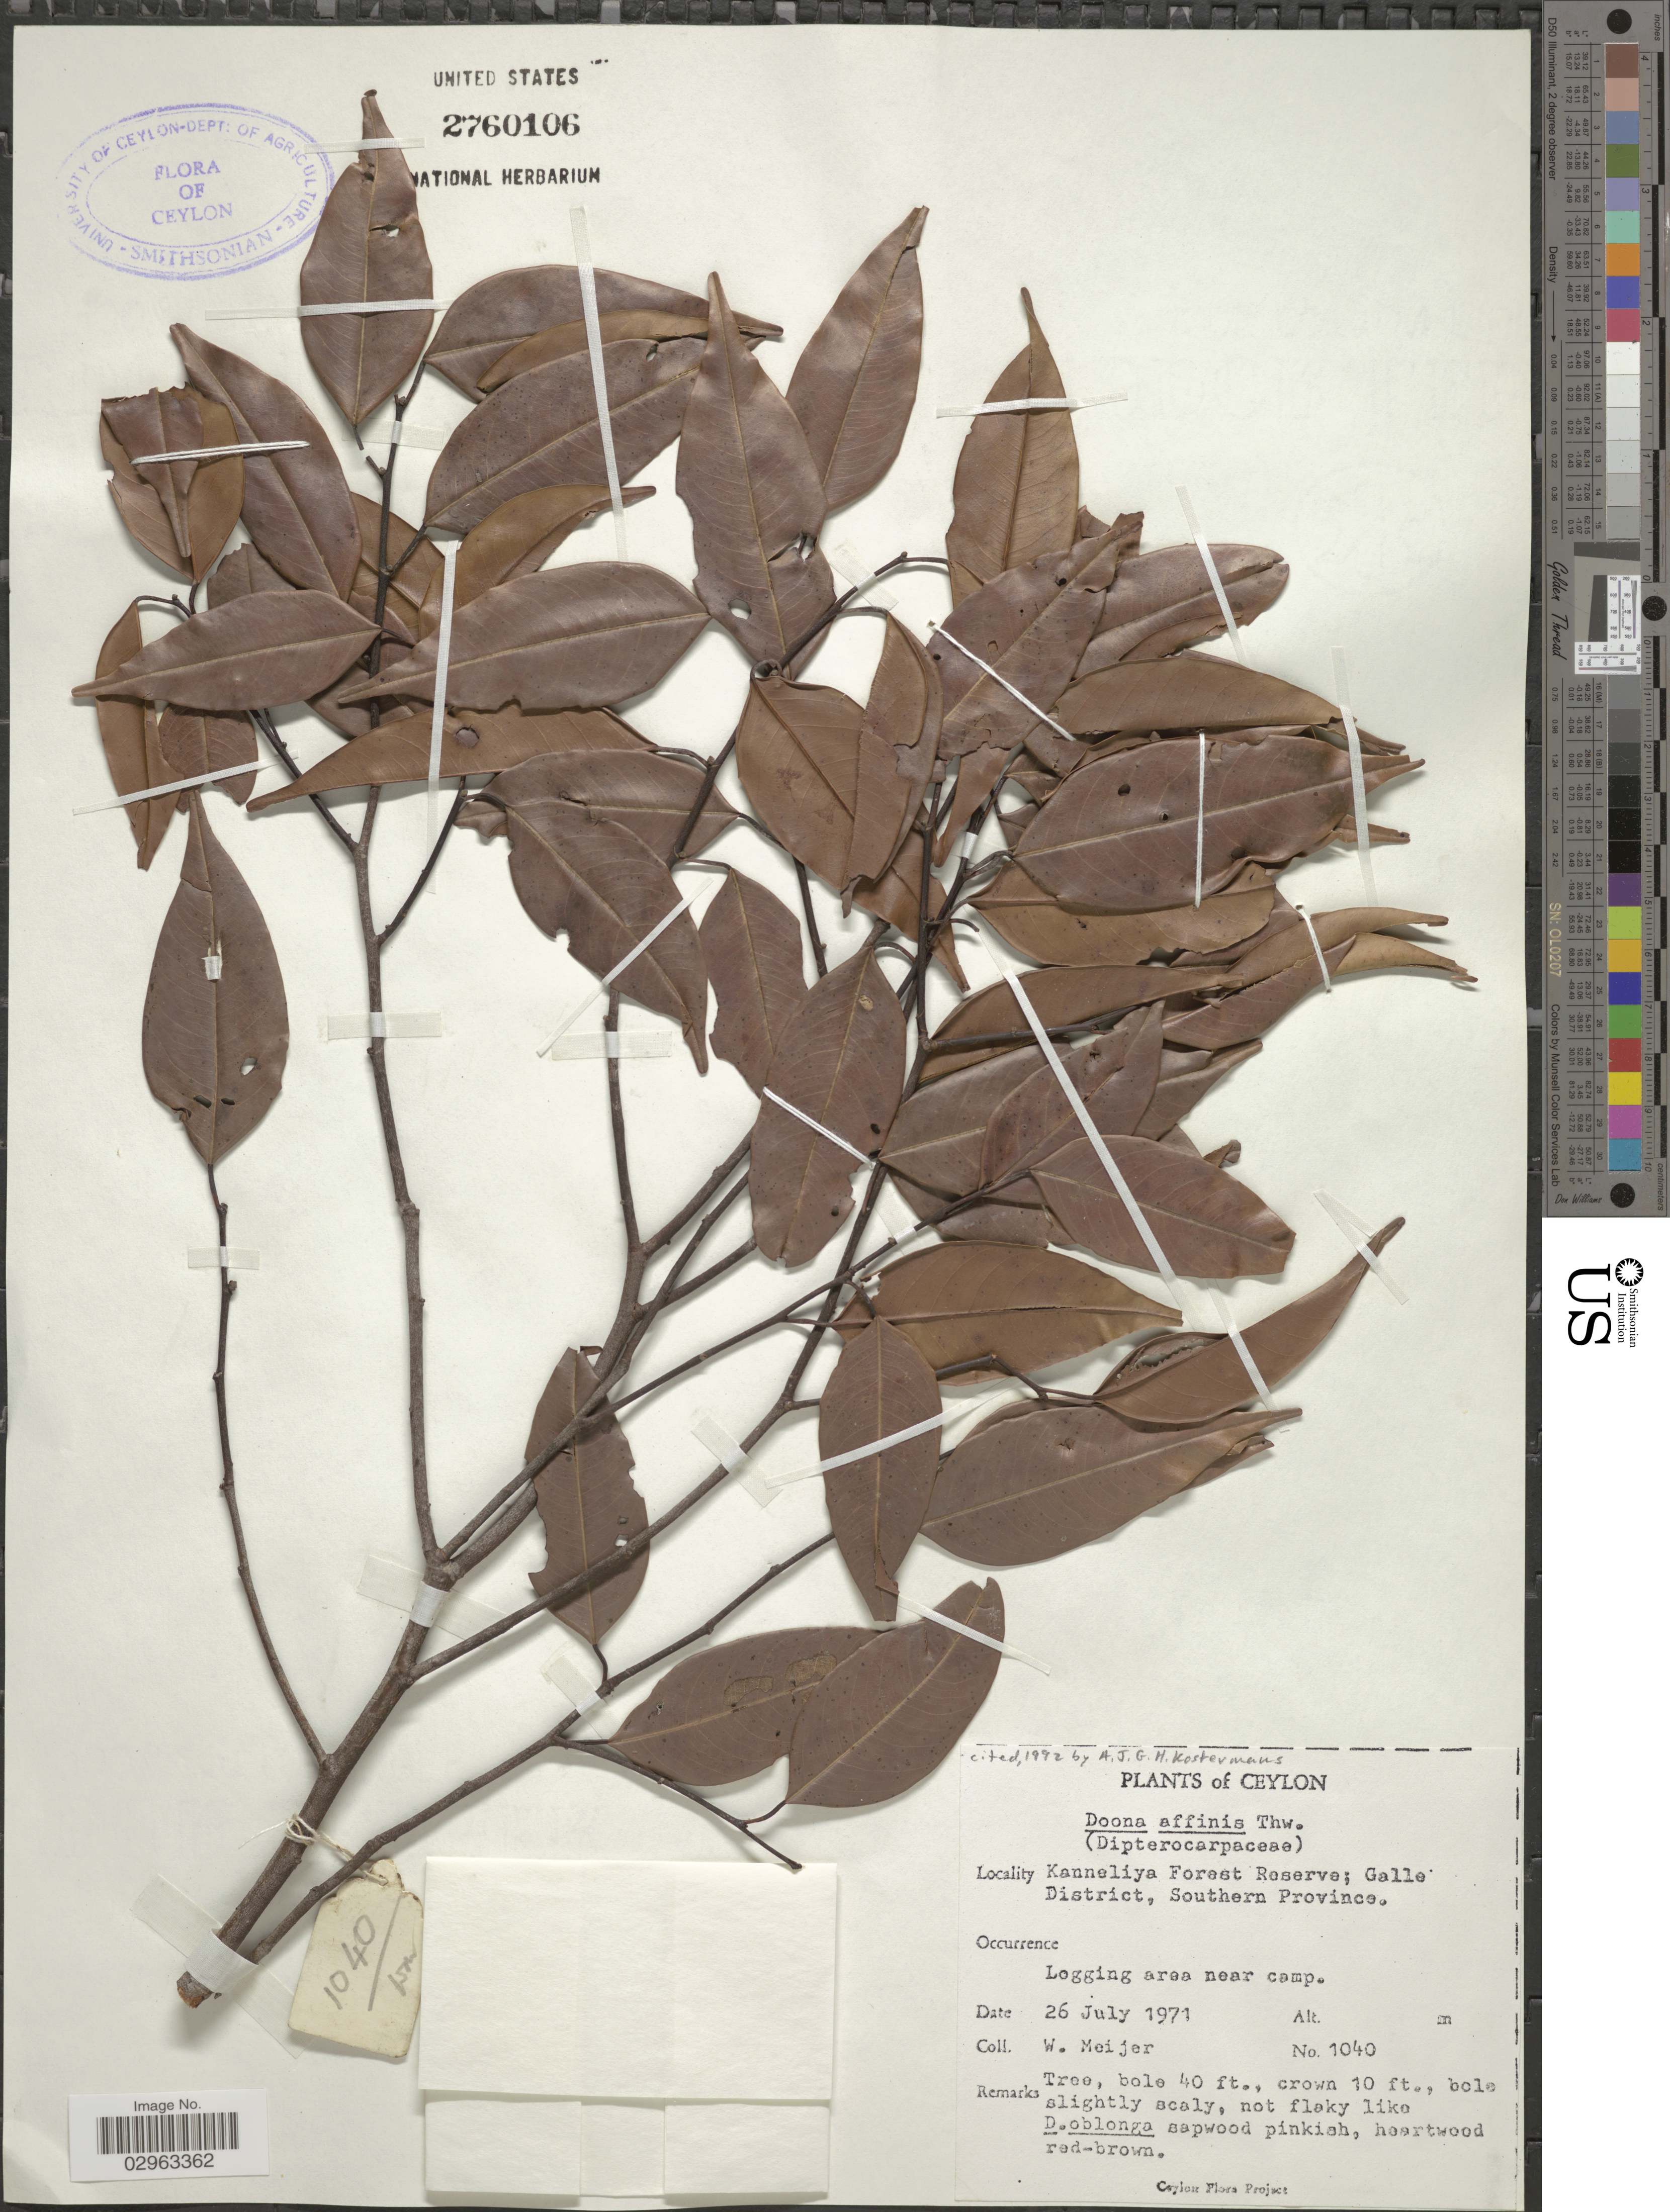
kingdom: Plantae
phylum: Tracheophyta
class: Magnoliopsida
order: Malvales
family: Dipterocarpaceae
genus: Doona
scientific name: Doona affinis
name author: Thwaites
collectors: W. Meijer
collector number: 1040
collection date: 1971-07-26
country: Sri Lanka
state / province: Southern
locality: Ceylon, Kanneliya Forest Reserve; Galle District, Southern Province.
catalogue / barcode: US 2760106